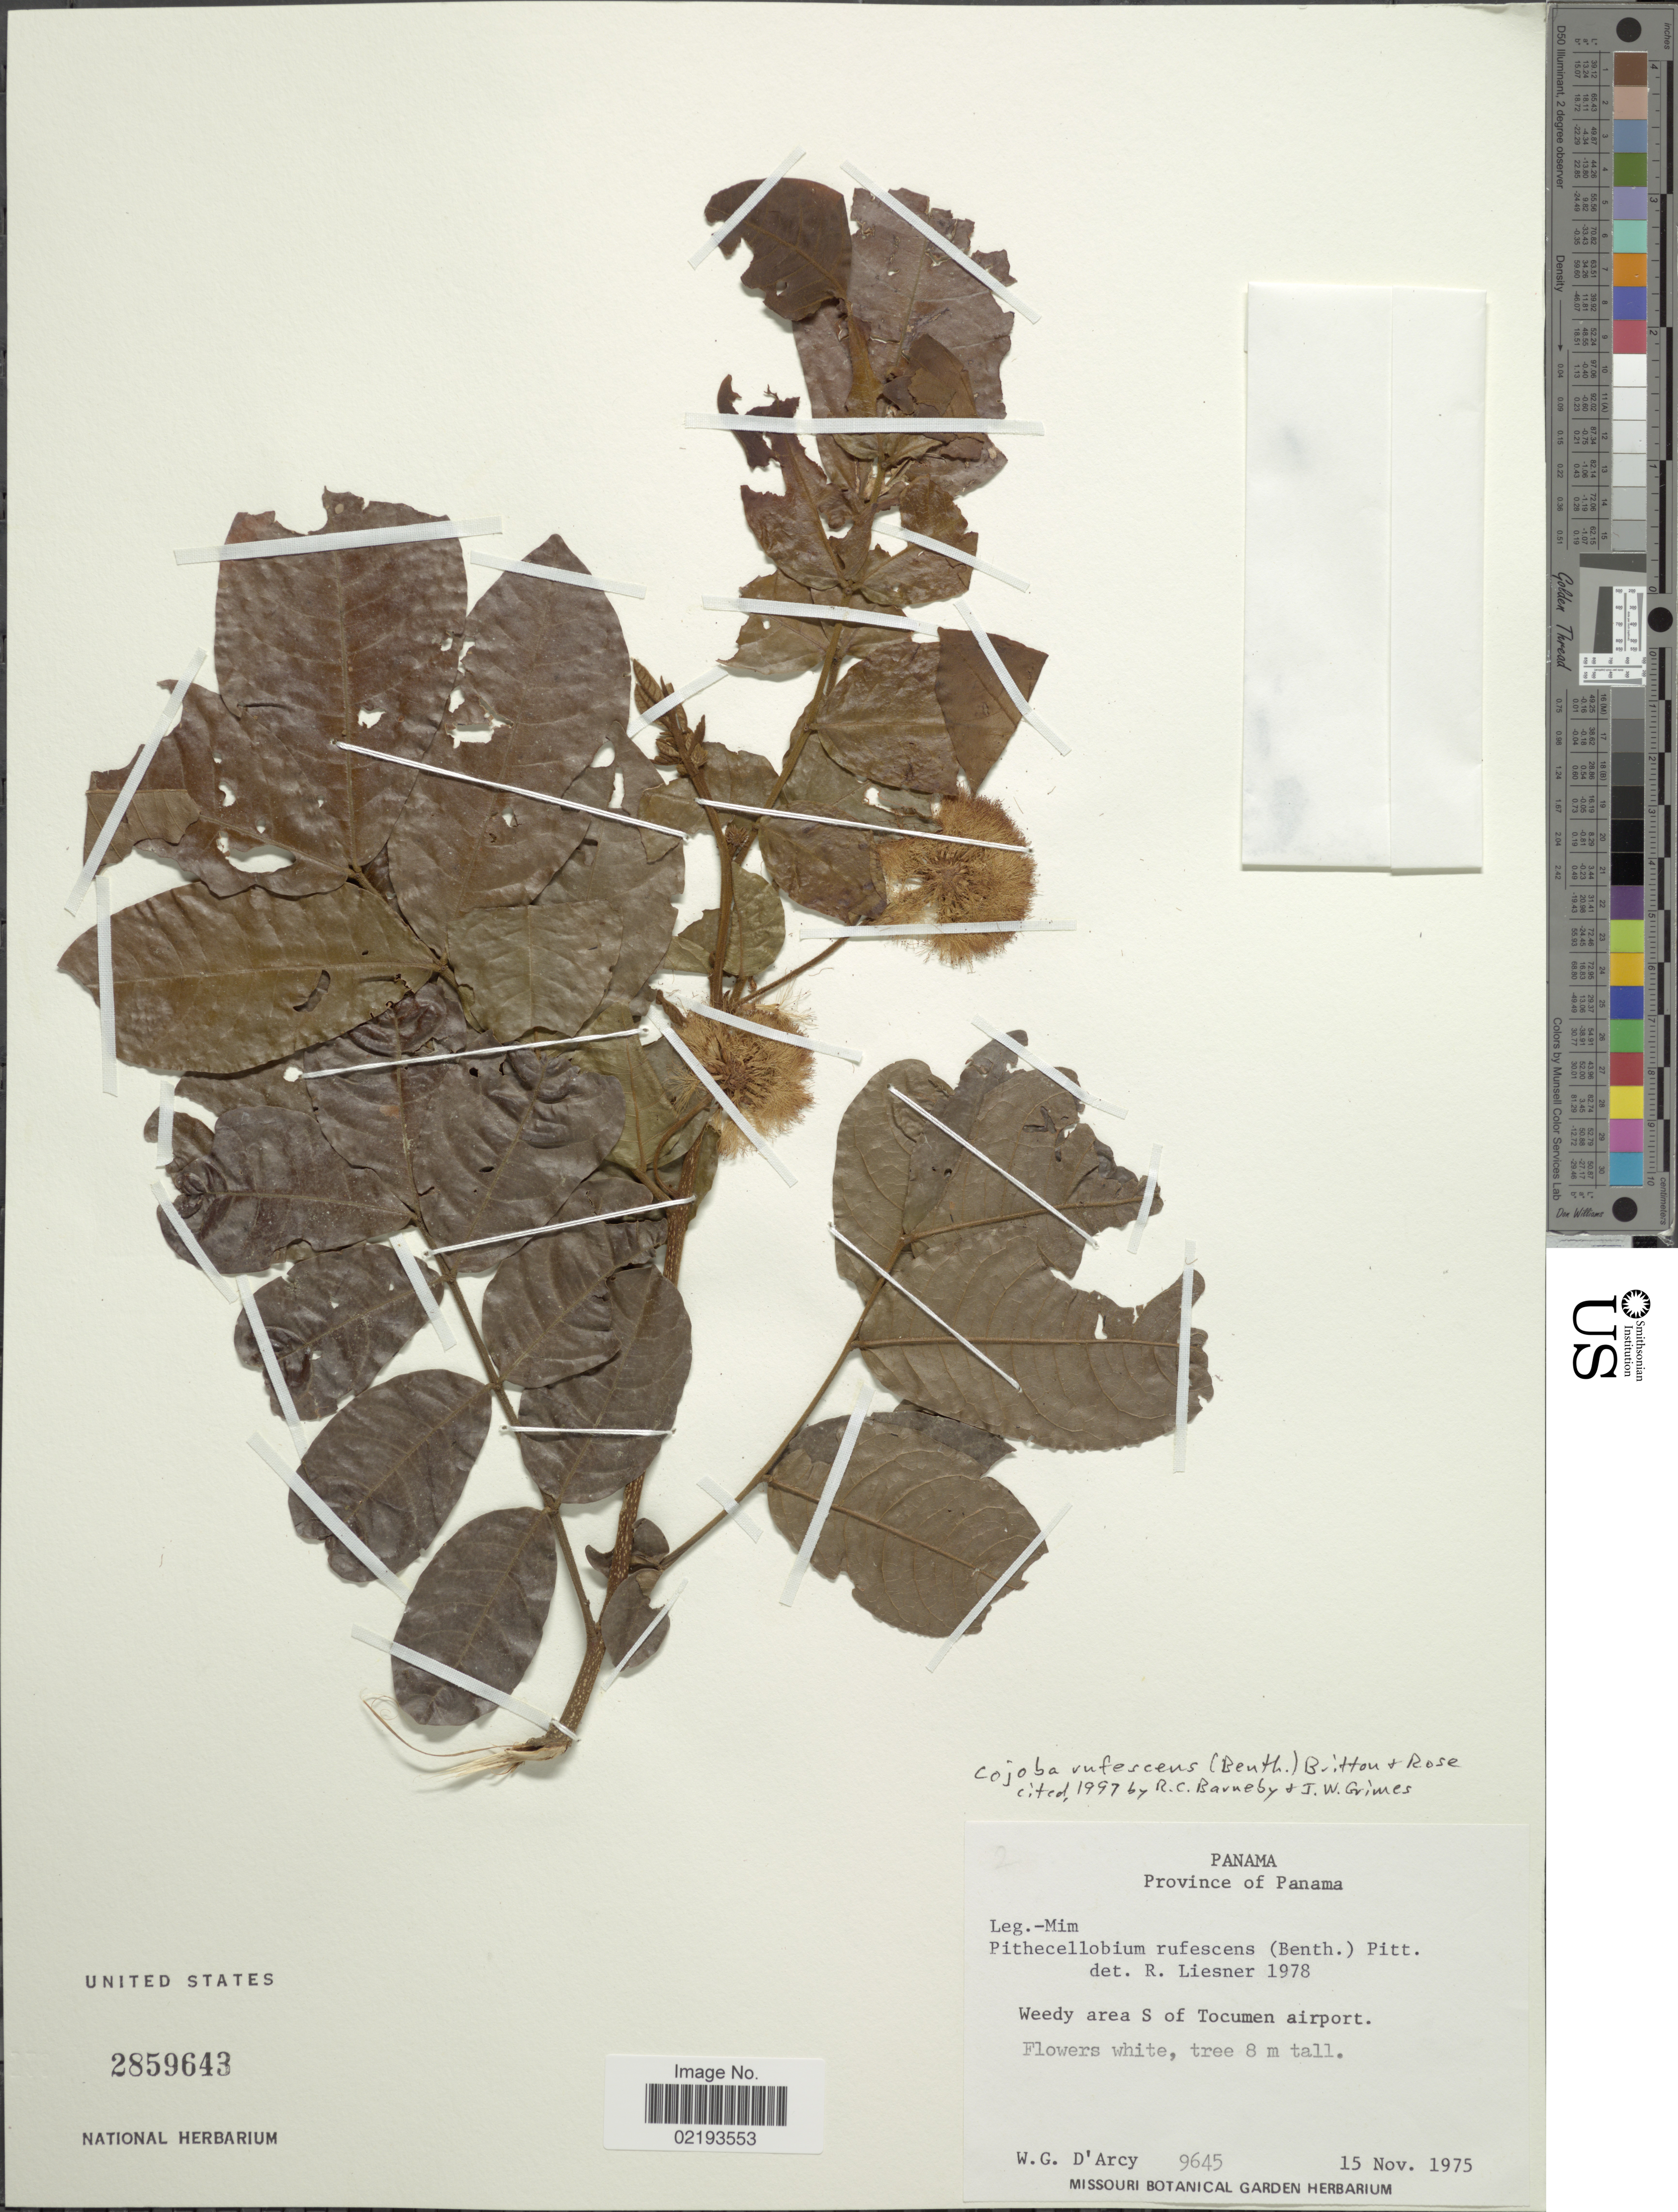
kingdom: Plantae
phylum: Tracheophyta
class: Magnoliopsida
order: Fabales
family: Fabaceae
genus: Cojoba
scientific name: Cojoba rufescens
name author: (Benth.) Britton & Rose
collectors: W. G. D'Arcy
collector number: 9645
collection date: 1975-11-15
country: Panama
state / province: Panamá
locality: Weedy area S of Tocumen airport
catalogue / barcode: US 2859643